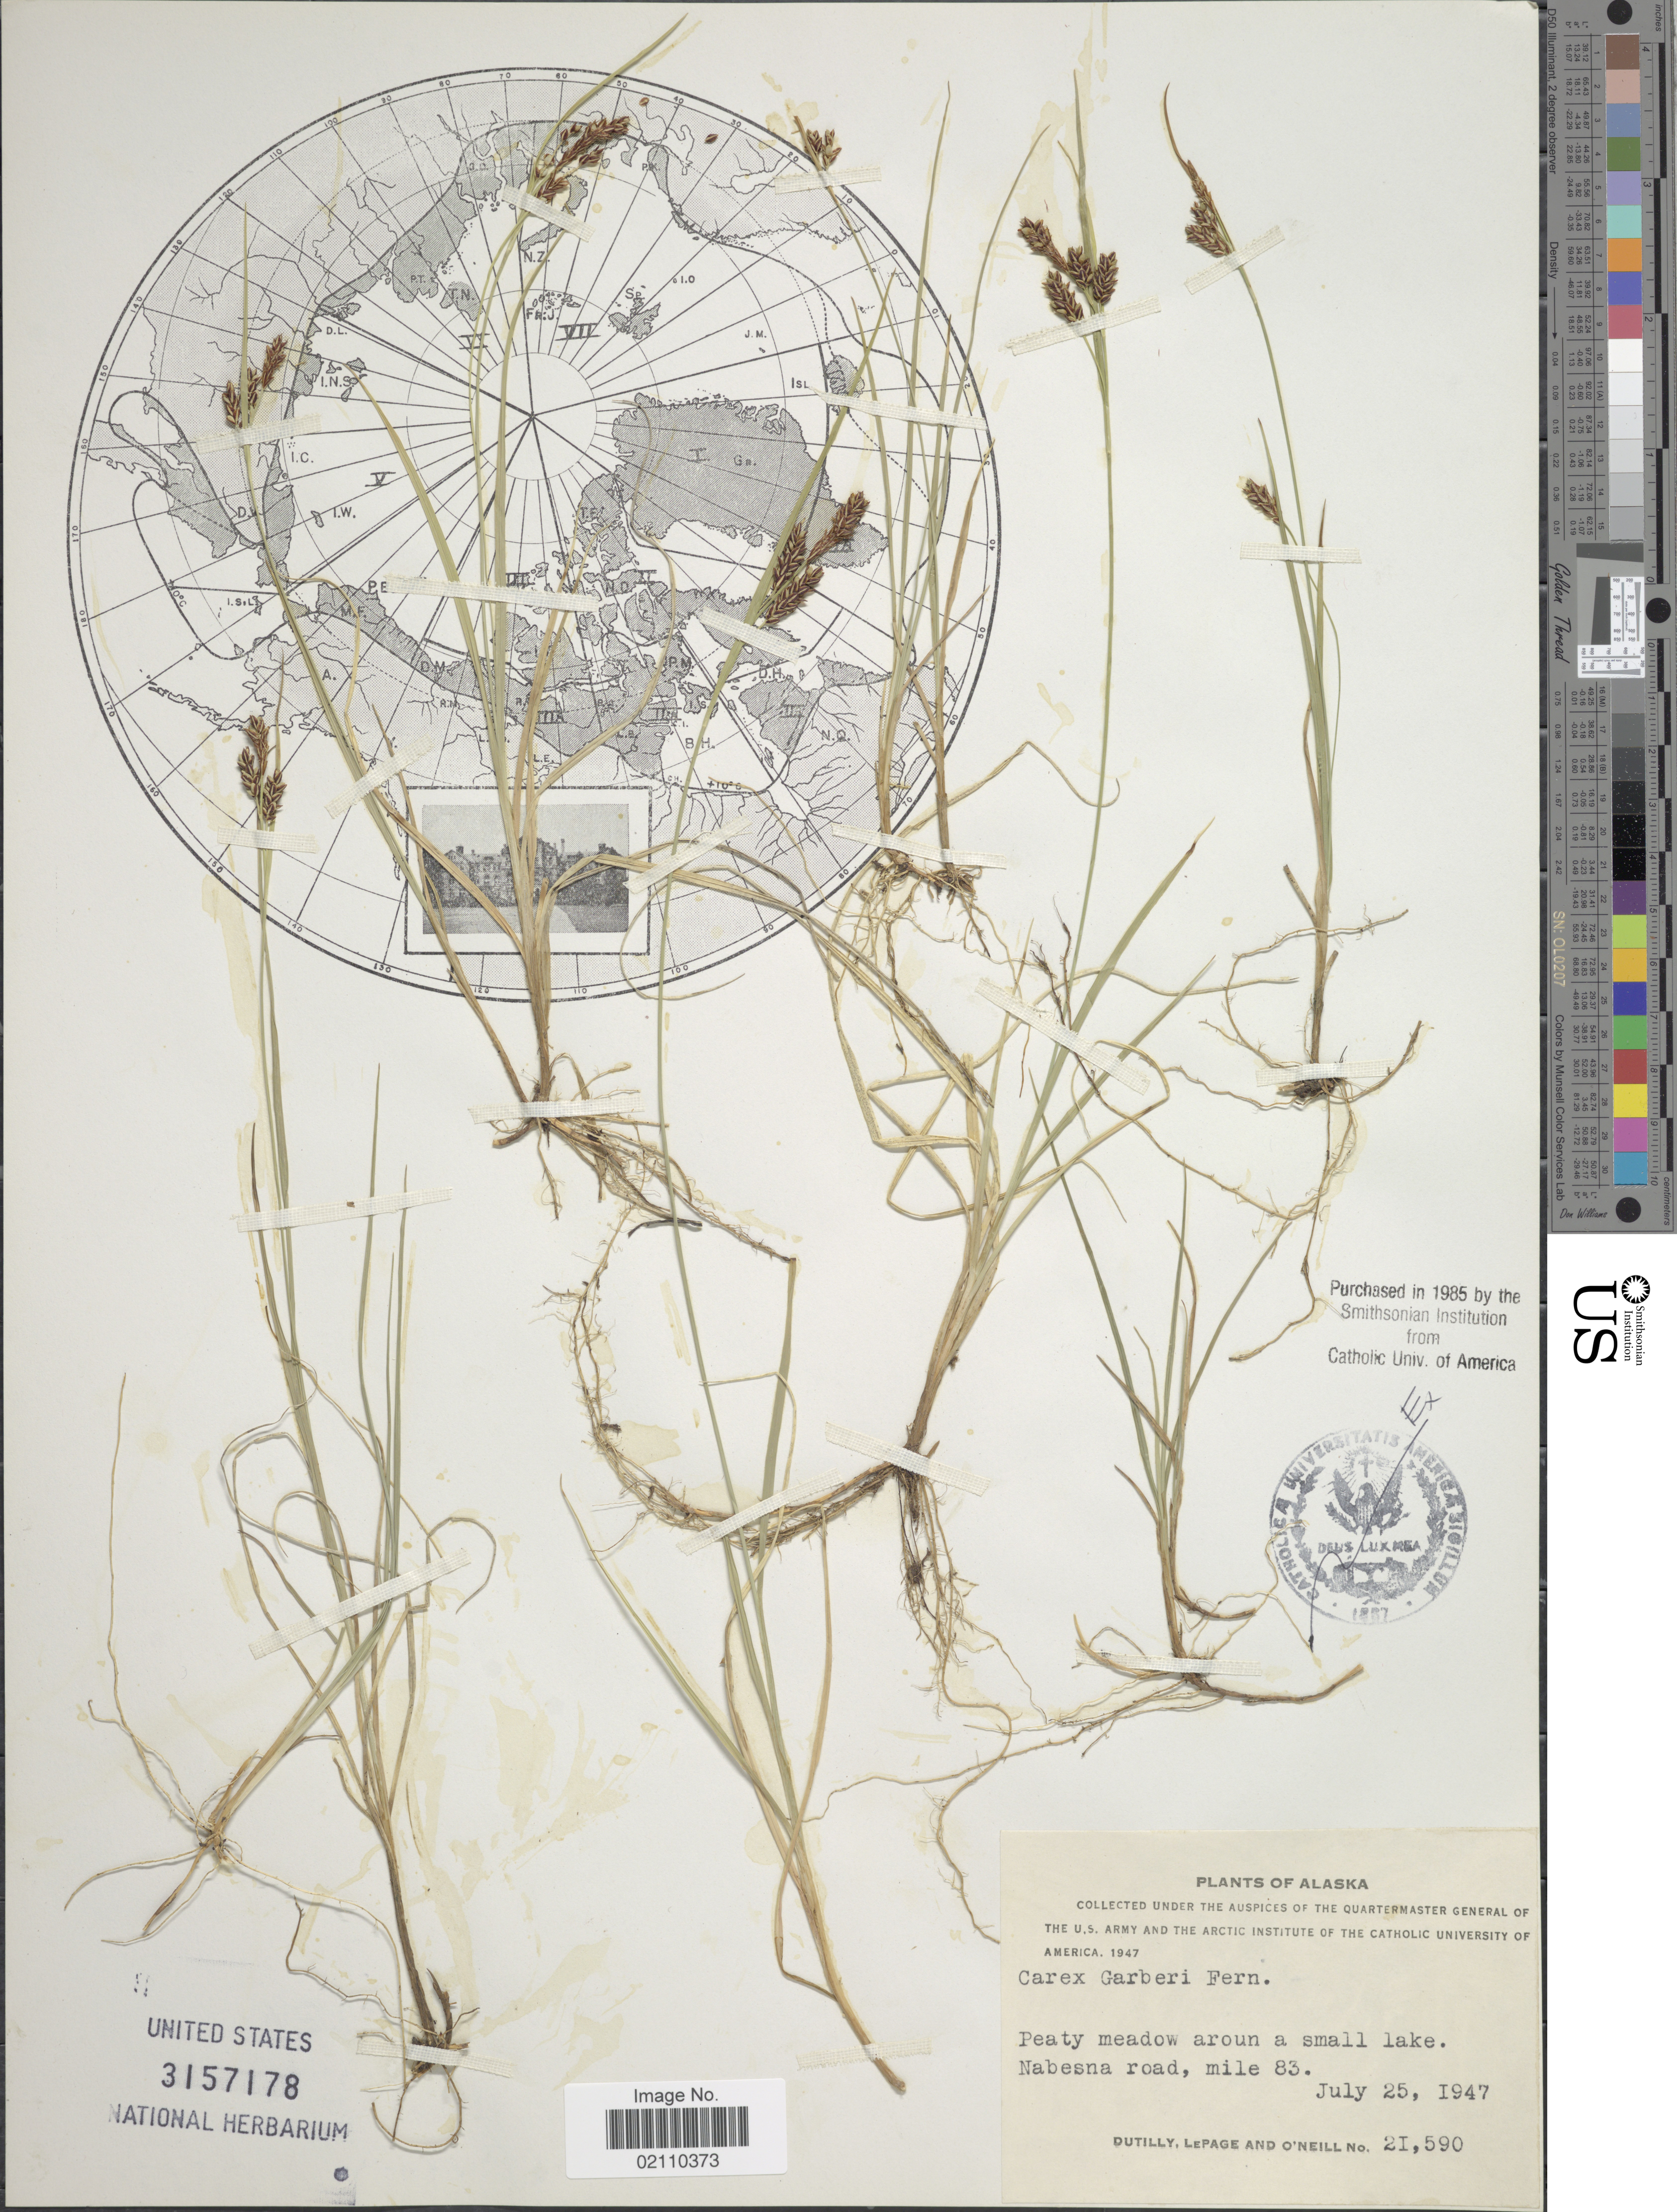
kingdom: Plantae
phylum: Tracheophyta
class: Liliopsida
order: Poales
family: Cyperaceae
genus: Carex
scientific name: Carex garberi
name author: Fernald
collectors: -. Dutilly, -. LePage & -. O'Neill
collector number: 21590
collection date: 1947-07-25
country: United States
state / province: Alaska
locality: Peaty meadow aroun a small lake, Nabesna road, mile 83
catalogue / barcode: US 3157178